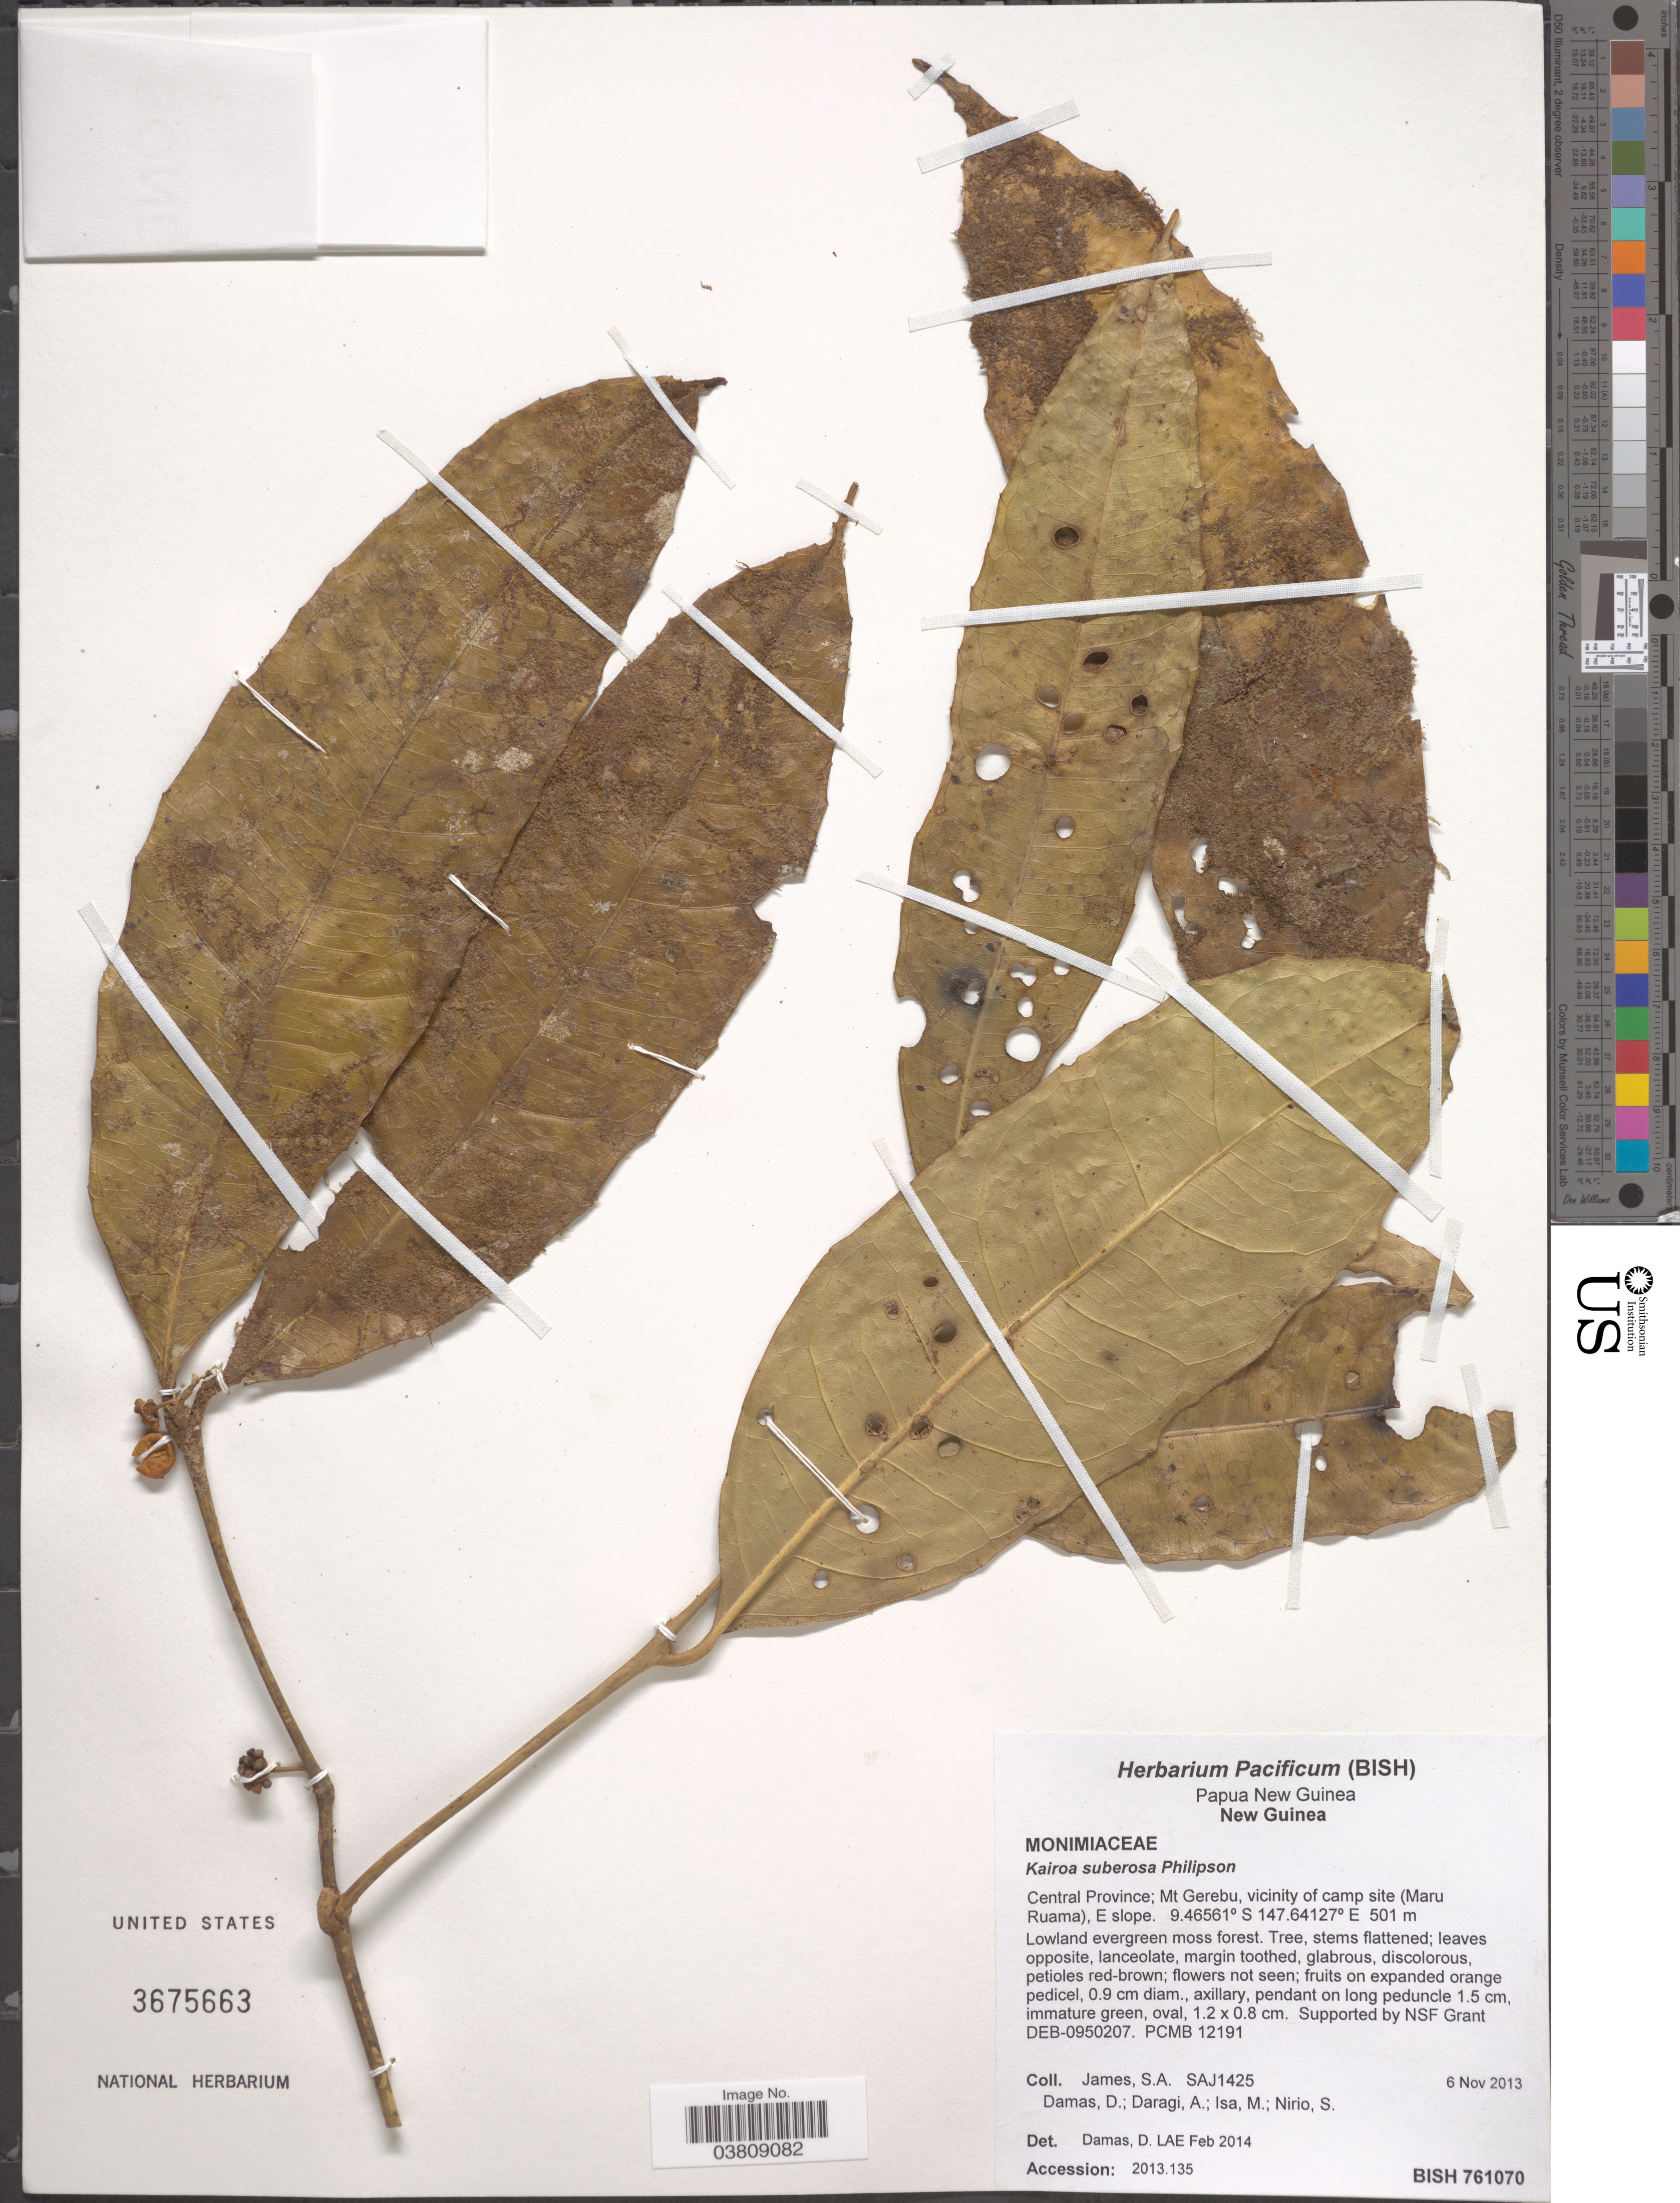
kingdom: Plantae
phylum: Tracheophyta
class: Magnoliopsida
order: Laurales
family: Monimiaceae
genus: Kairoa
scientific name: Kairoa suberosa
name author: Philipson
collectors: S. James, D. Damas, A. Daragi, M. Isa & S. Nirio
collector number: SAJ1425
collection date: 2013-11-06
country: Papua New Guinea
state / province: Central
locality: New Guinea. Central Province; Mt Gerebu, vicinity of camp site (Maru Ruama), E slope.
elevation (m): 501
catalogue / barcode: US 3675663